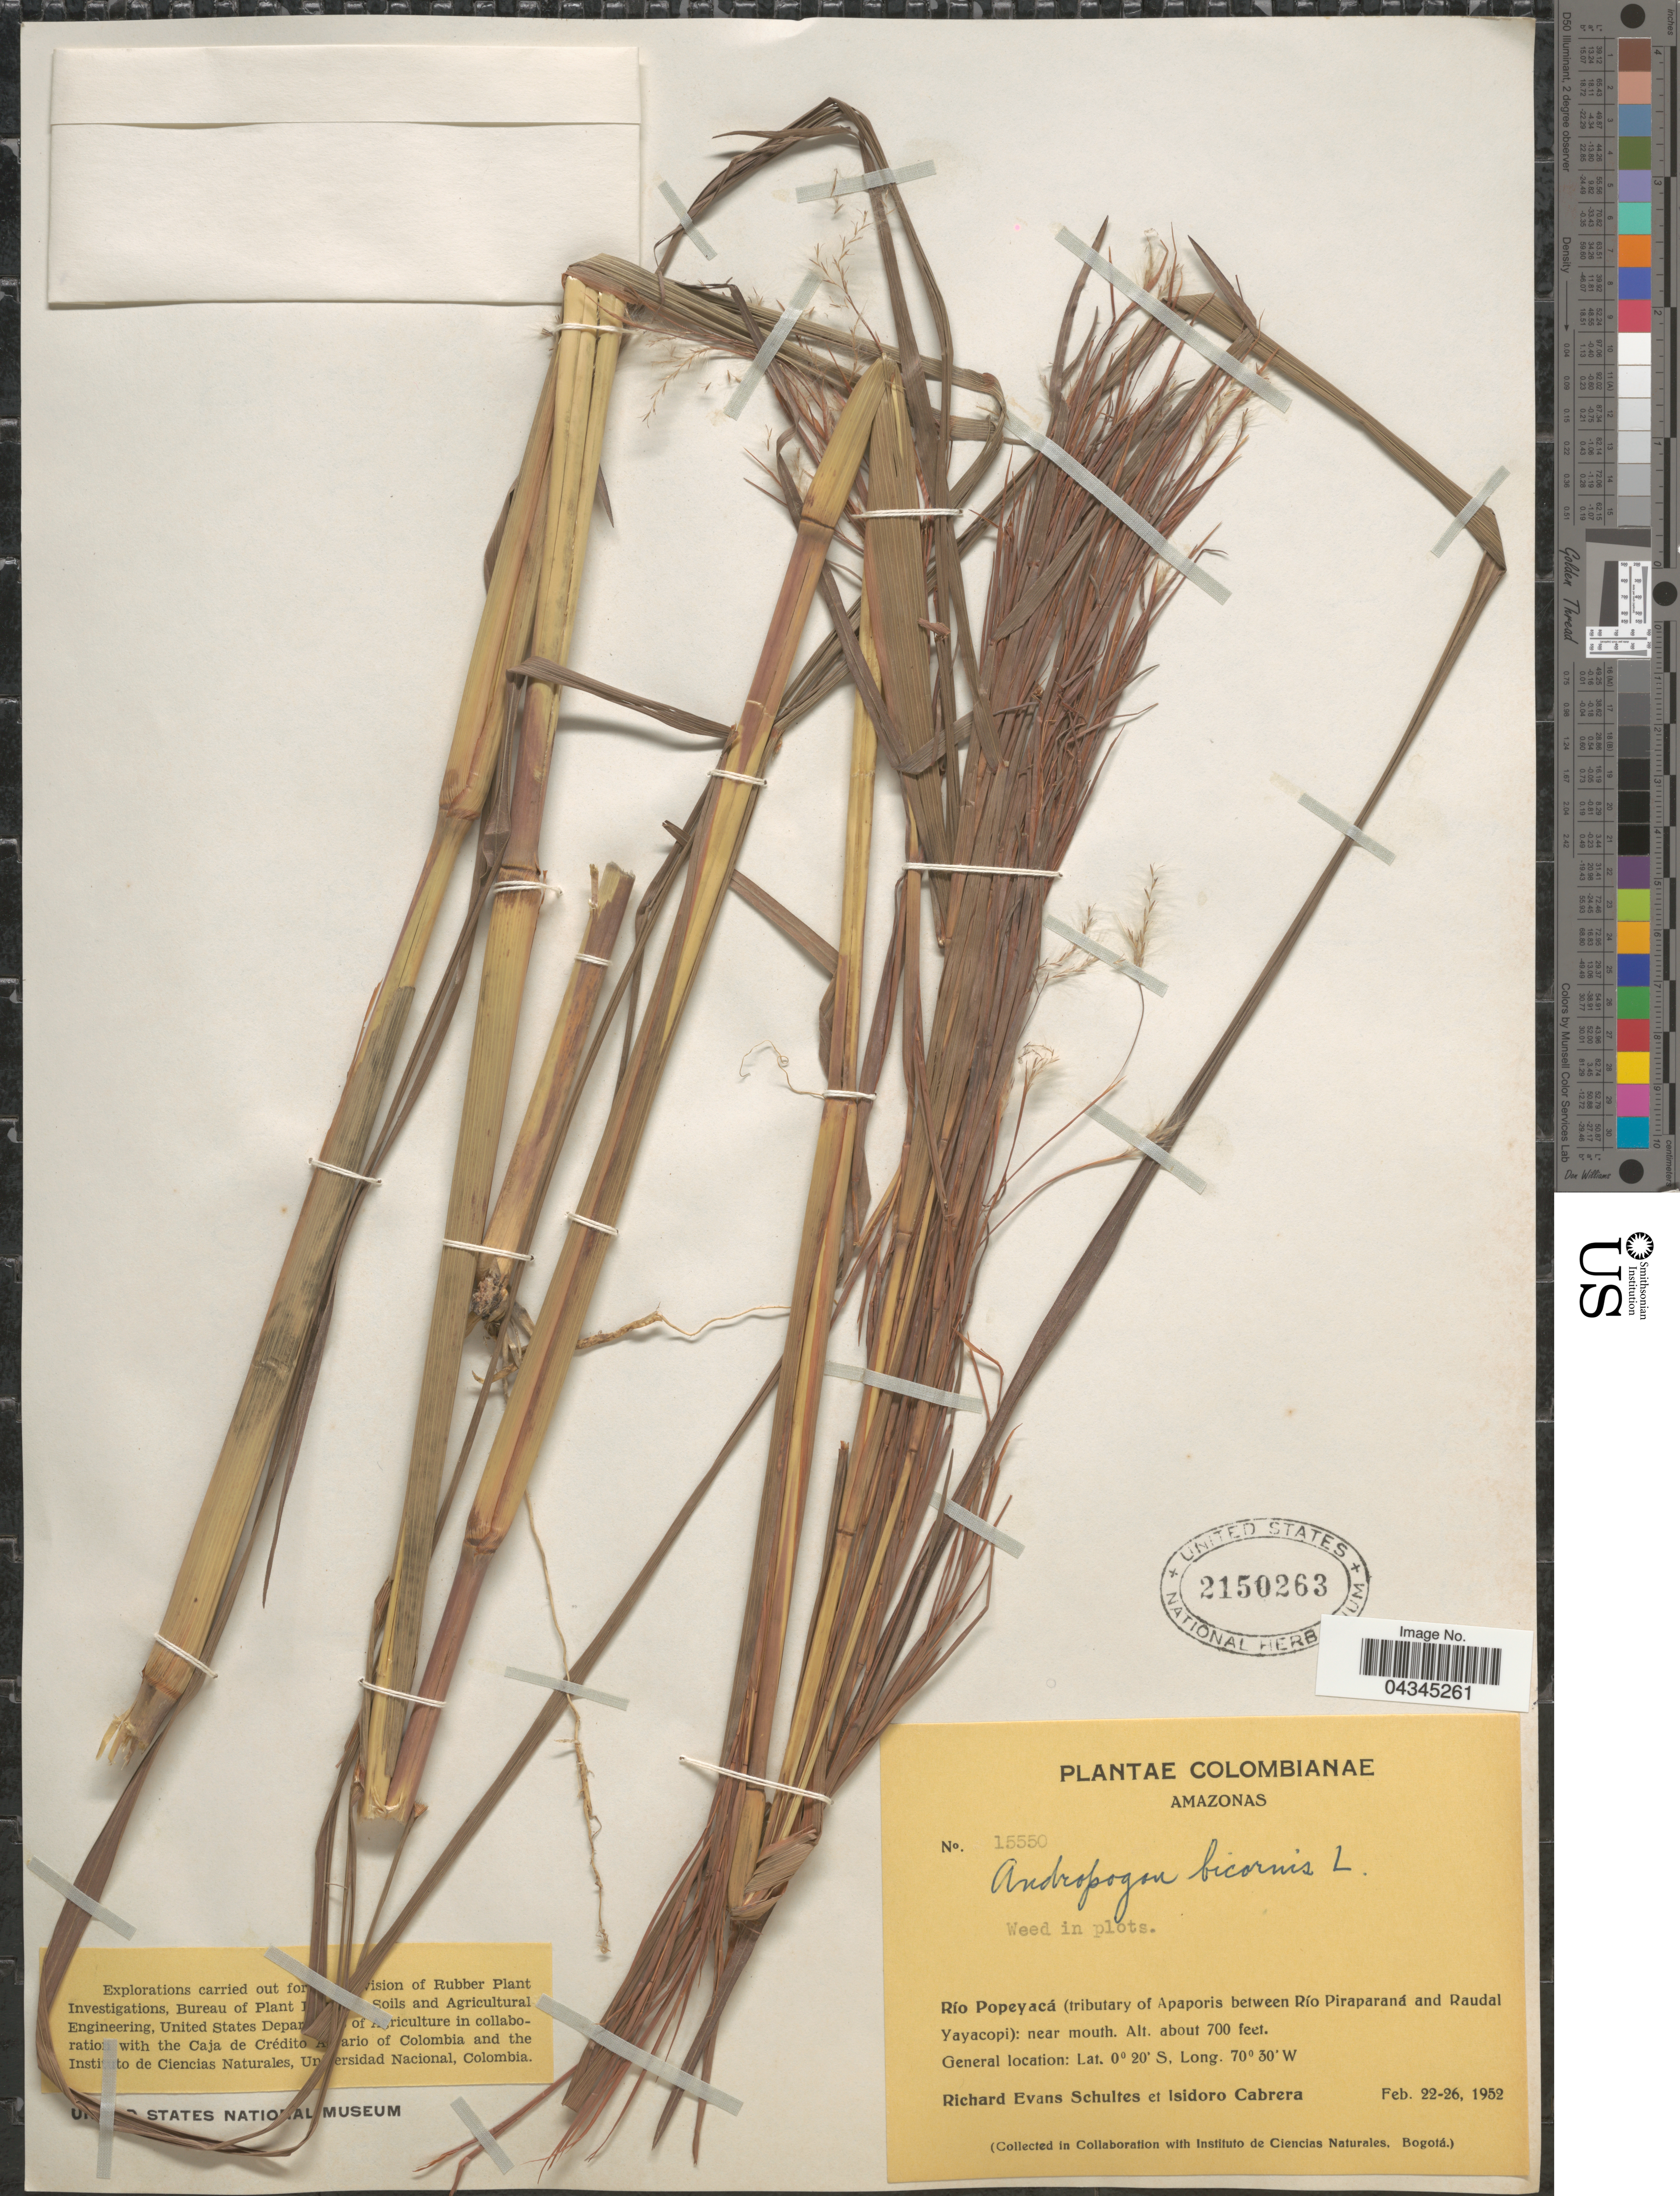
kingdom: Plantae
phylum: Tracheophyta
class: Liliopsida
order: Poales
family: Poaceae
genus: Andropogon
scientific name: Andropogon bicornis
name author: L.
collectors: R. E. Schultes & I. Cabrera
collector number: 15550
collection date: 1952-02-22/1952-02-26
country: Colombia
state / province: Amazônas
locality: Río Popeyacá (tributary of Apaporis between Río Piraparaná and Raudal Yayacopi): near mouth.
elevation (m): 213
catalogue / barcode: US 2150263